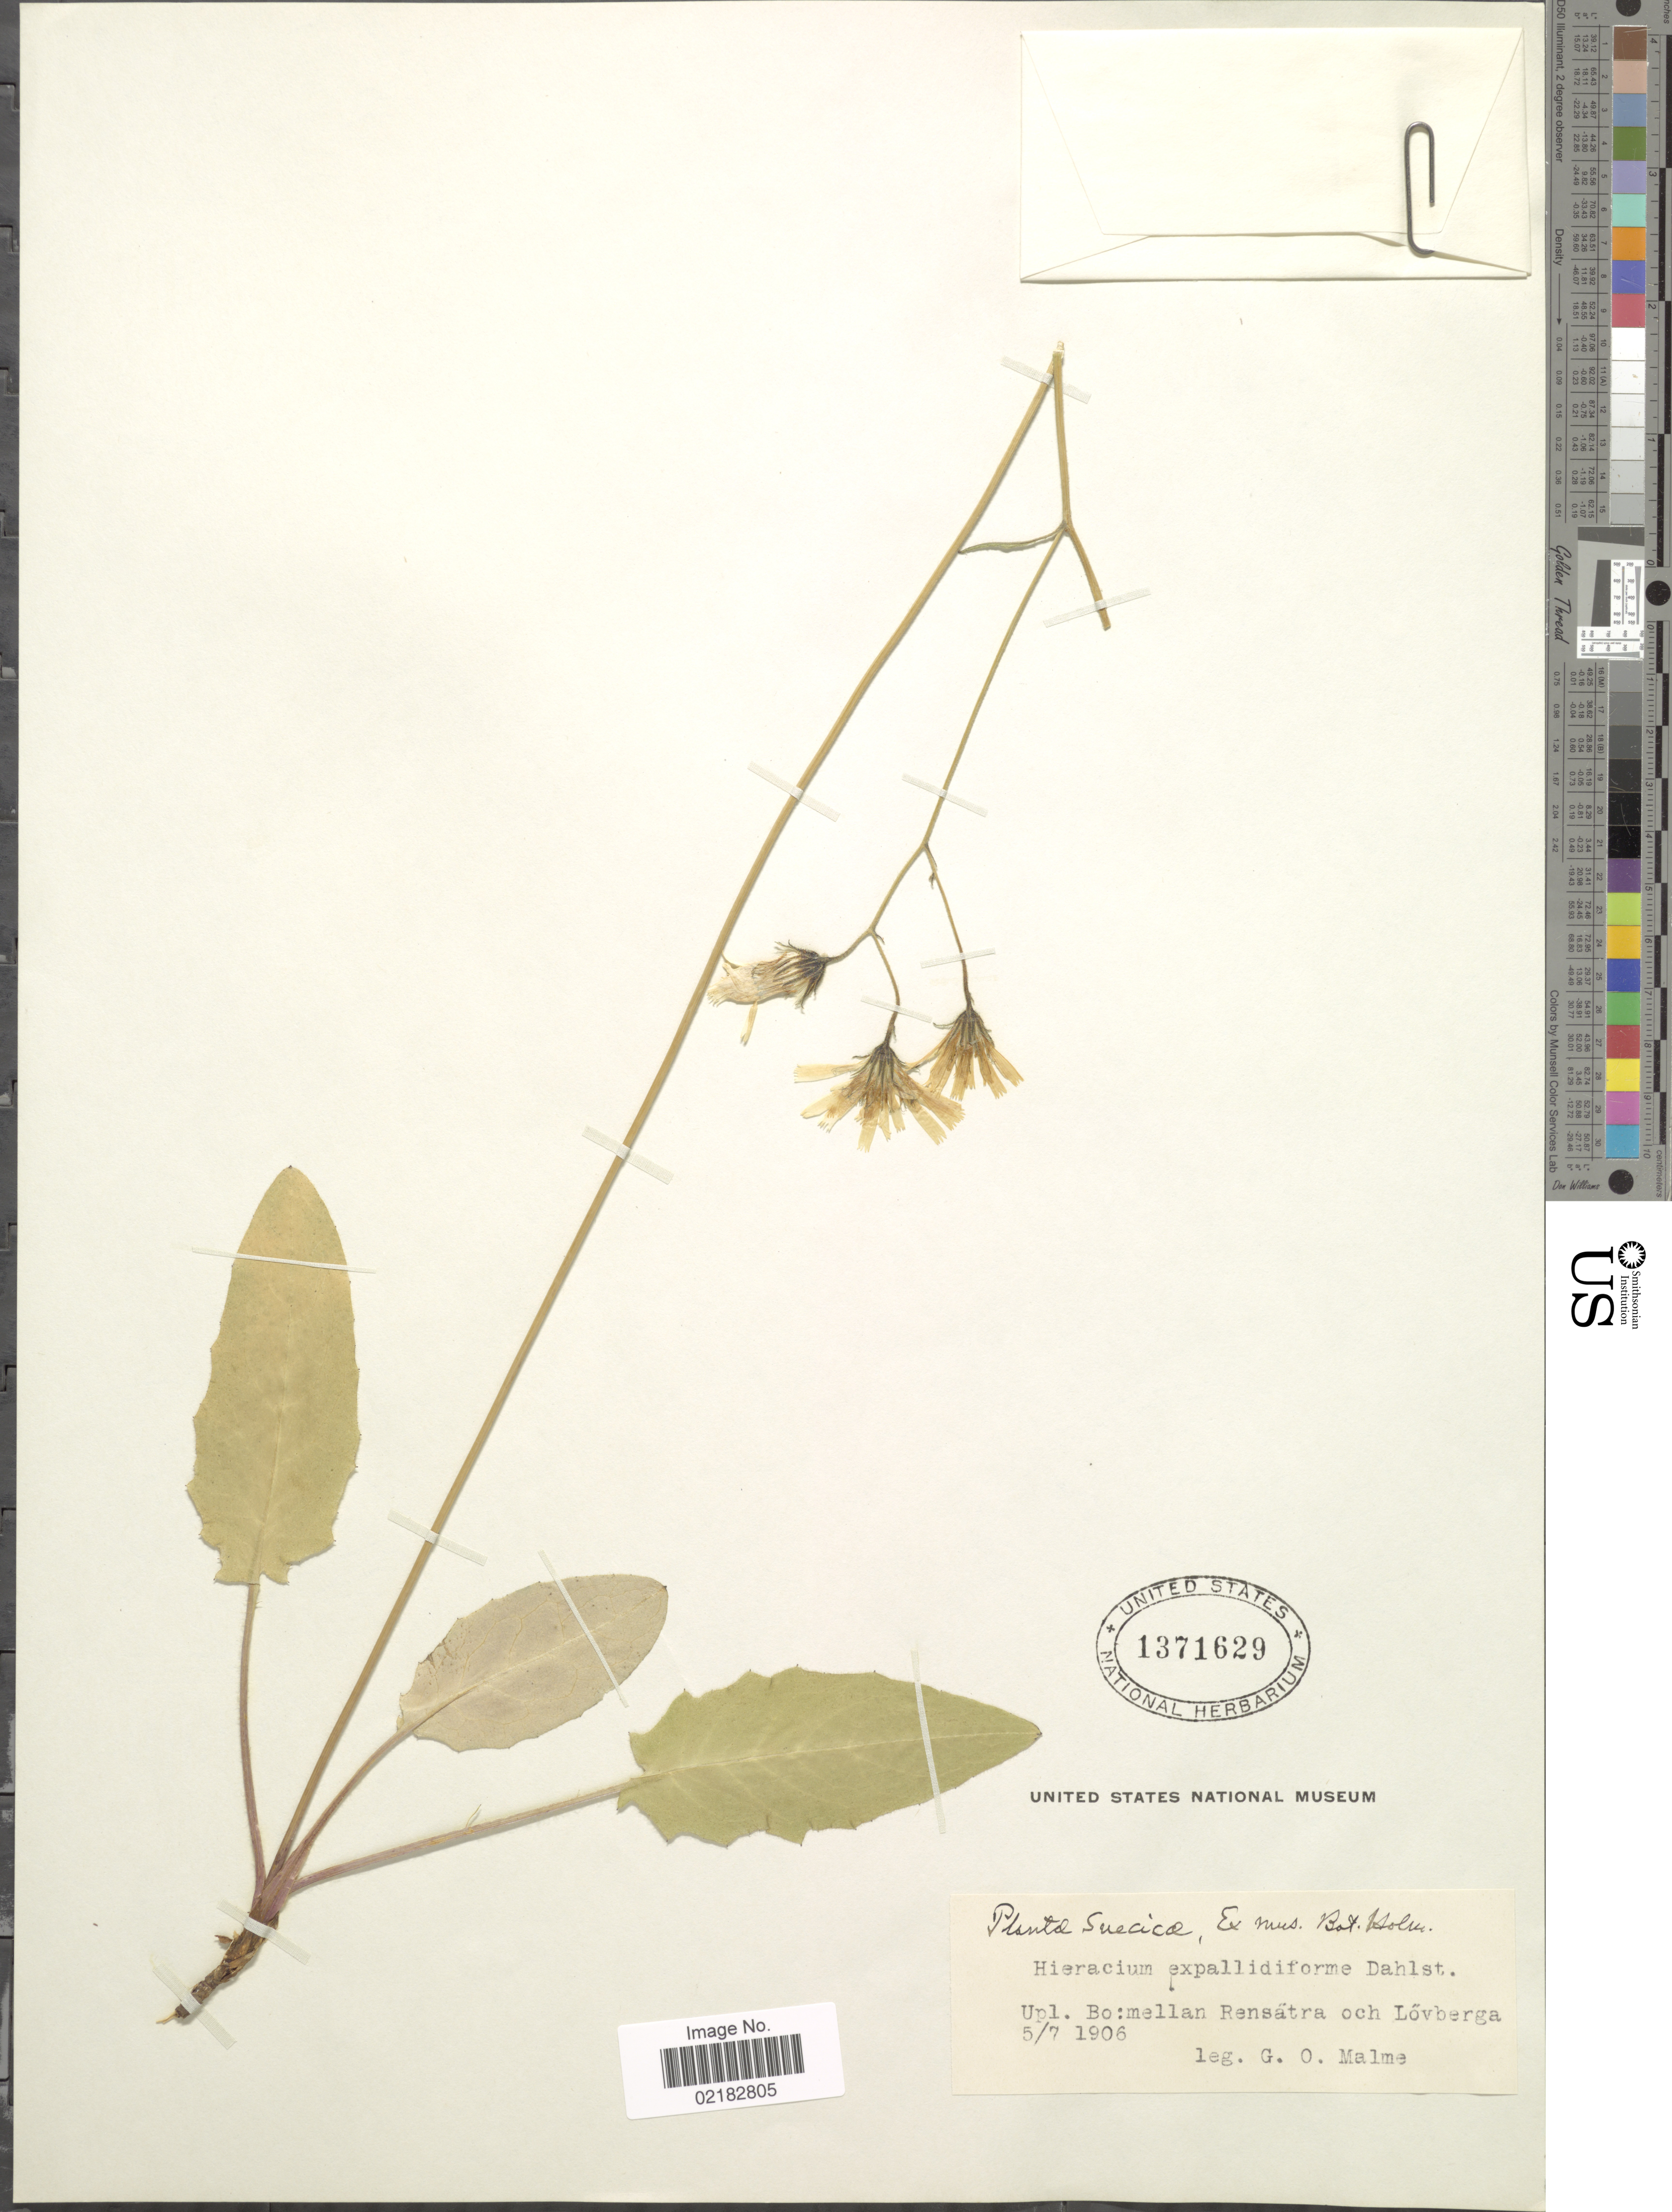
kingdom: Plantae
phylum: Tracheophyta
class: Magnoliopsida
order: Asterales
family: Asteraceae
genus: Hieracium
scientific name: Hieracium expallidiforme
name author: Dahlst. ex Dahlst.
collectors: G. O. A. Malme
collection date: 1906-07-05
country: Sweden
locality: Upl. Bo: mellan Rensätra och Lövberga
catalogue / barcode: US 1371629